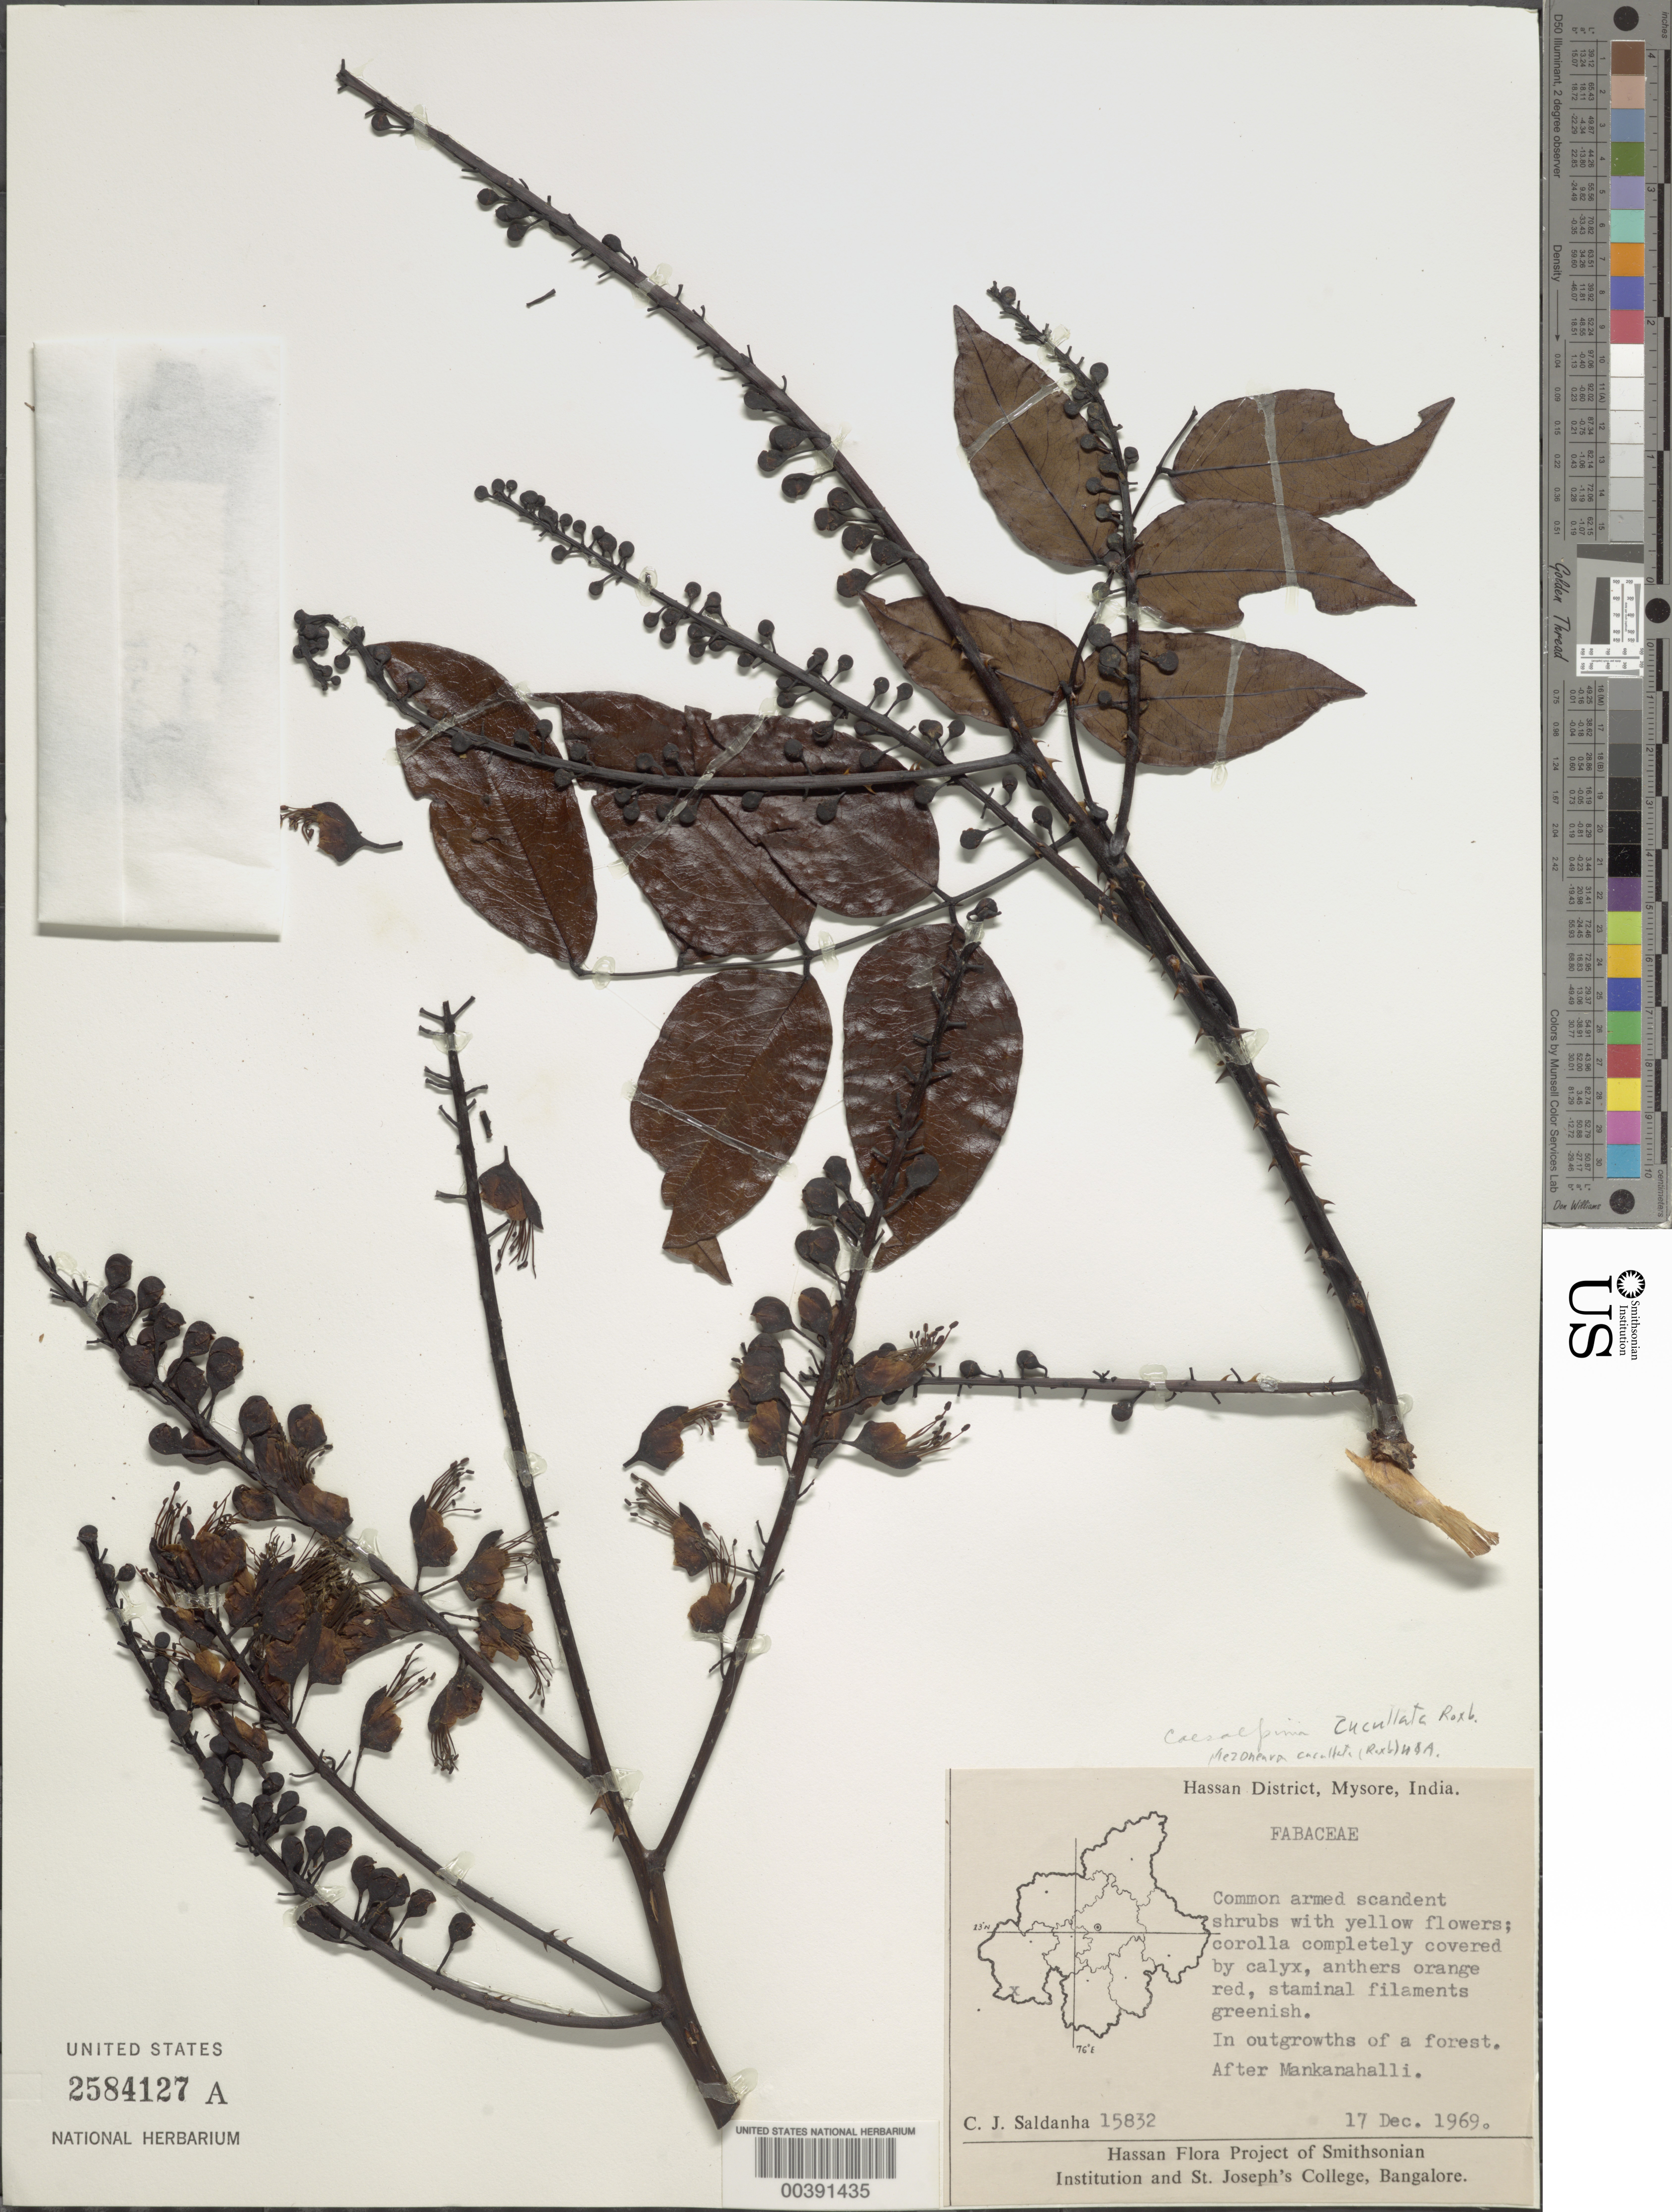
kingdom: Plantae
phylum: Tracheophyta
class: Magnoliopsida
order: Fabales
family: Fabaceae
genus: Mezoneuron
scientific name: Mezoneuron cucullatum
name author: (Roxb.) Wight & Arn.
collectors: C. J. Saldanha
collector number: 15832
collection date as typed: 17 Dec 1979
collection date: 1979-12-17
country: India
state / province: Karnataka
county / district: Hassan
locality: After mankanahalli, mysore state [mysore state = karnataka.]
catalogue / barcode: US 2584127A